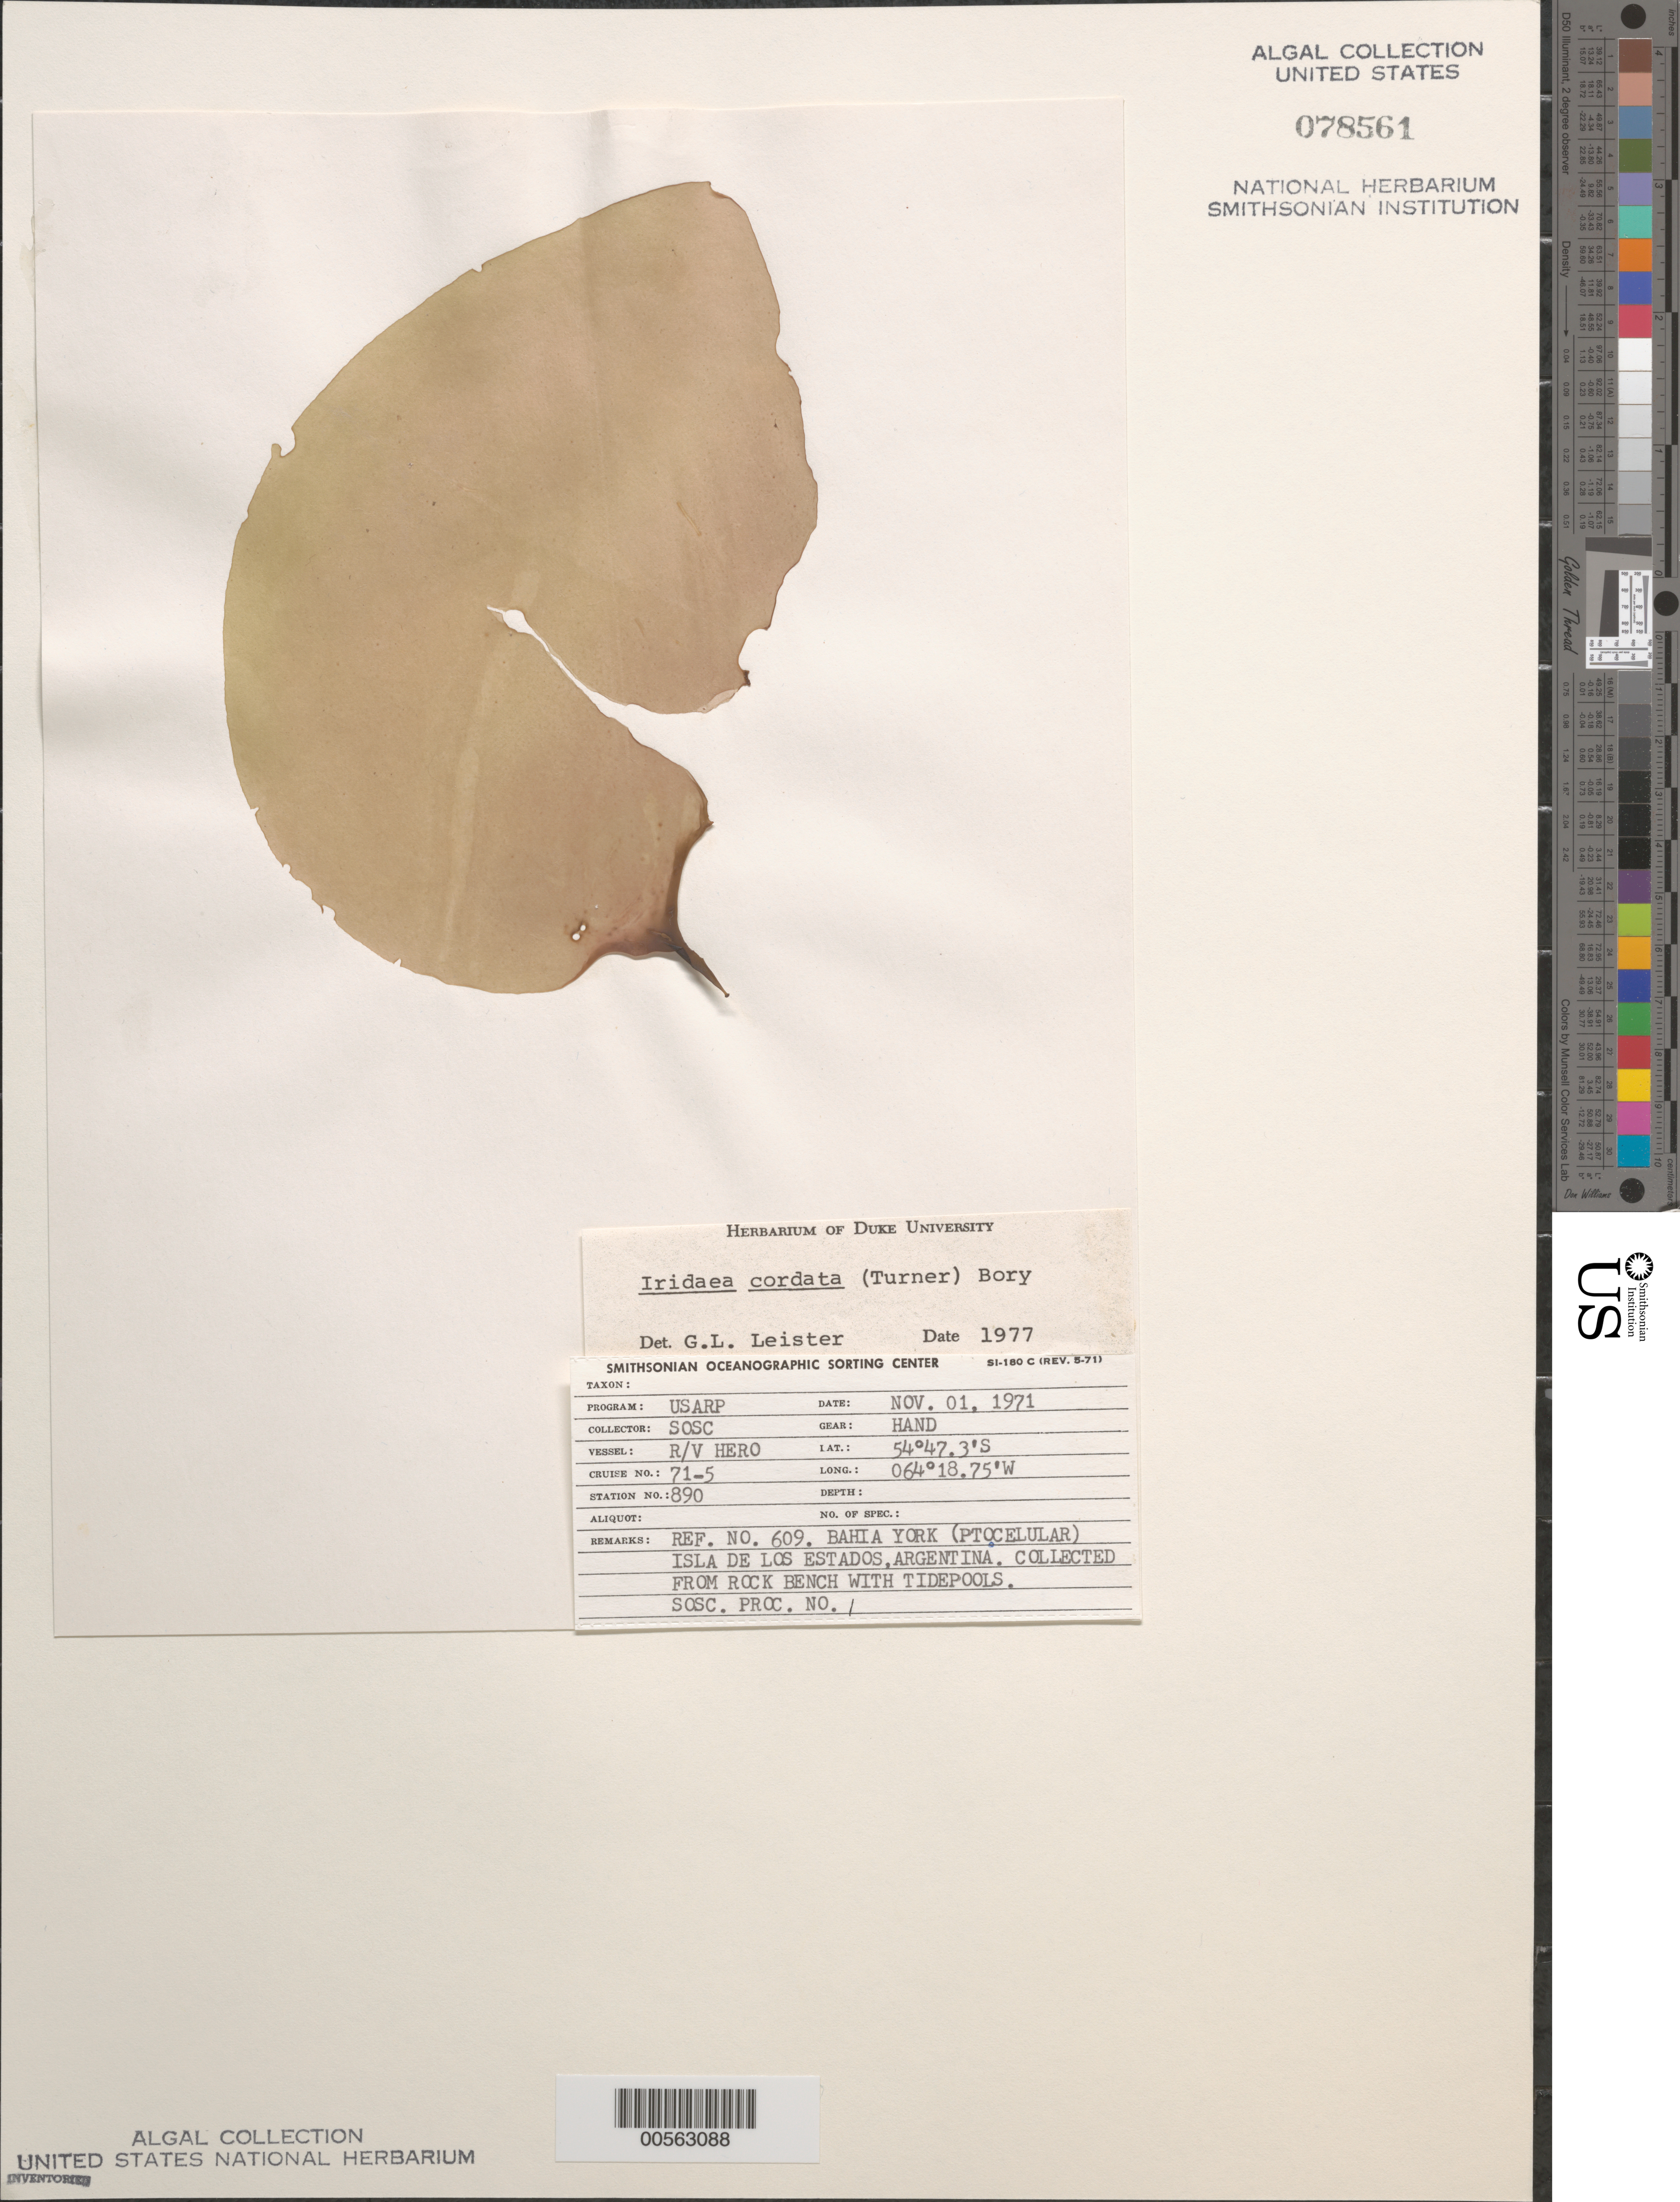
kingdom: Plantae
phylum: Rhodophyta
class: Florideophyceae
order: Gigartinales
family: Gigartinaceae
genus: Iridaea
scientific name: Iridaea cordata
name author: (Turner) Bory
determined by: Leister, G. L.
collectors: SOSC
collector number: Station 890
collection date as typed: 01 Nov 1969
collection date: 1969-11-01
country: Argentina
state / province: Tierra del Fuego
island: Isla de los Estados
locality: Puerto Celular, Bahia York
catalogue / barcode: US 78561